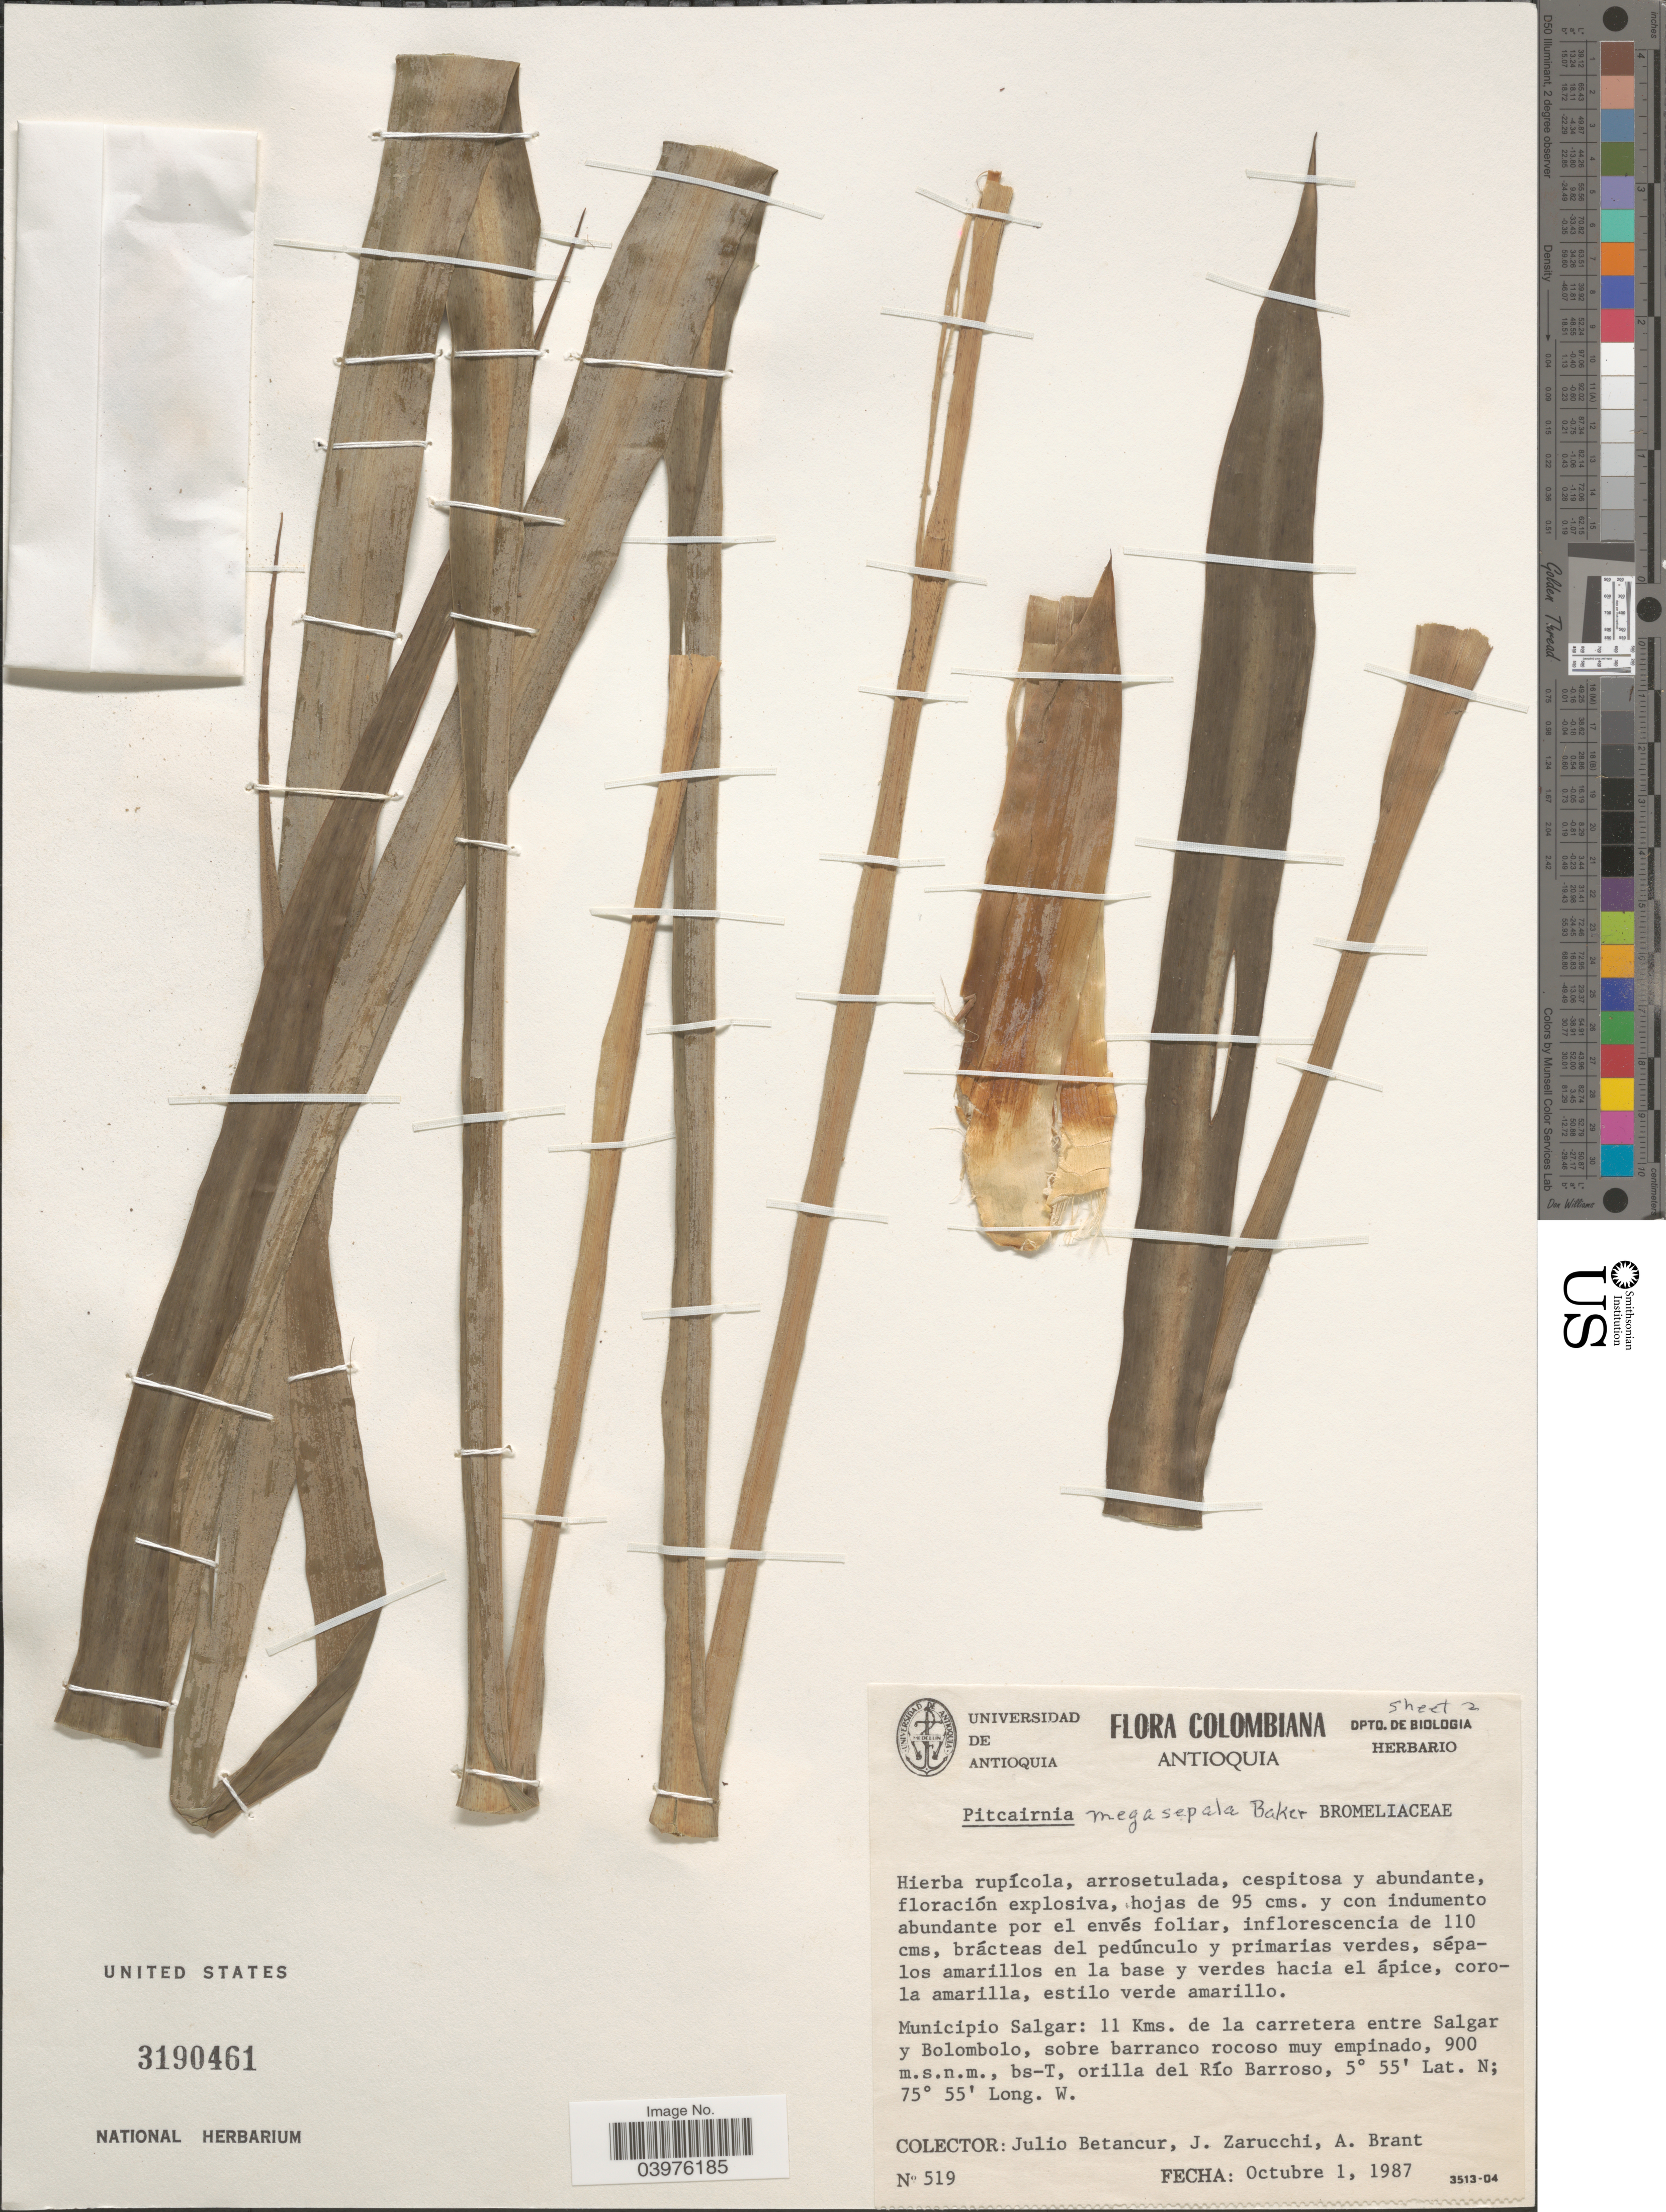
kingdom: Plantae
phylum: Tracheophyta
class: Liliopsida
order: Poales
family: Bromeliaceae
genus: Pitcairnia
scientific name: Pitcairnia megasepala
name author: Baker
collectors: J. Betancur, J. L. Zarucchi & A. Brant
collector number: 519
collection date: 1987-10-01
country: Colombia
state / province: Antioquia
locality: Municipio Salgar: 11 Kms. de la carretera entre Salgar y Bolombolo, sobre barranco rocoso muy empinado, bs-T, orilla del Río Barroso.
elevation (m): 900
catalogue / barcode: US 3190461